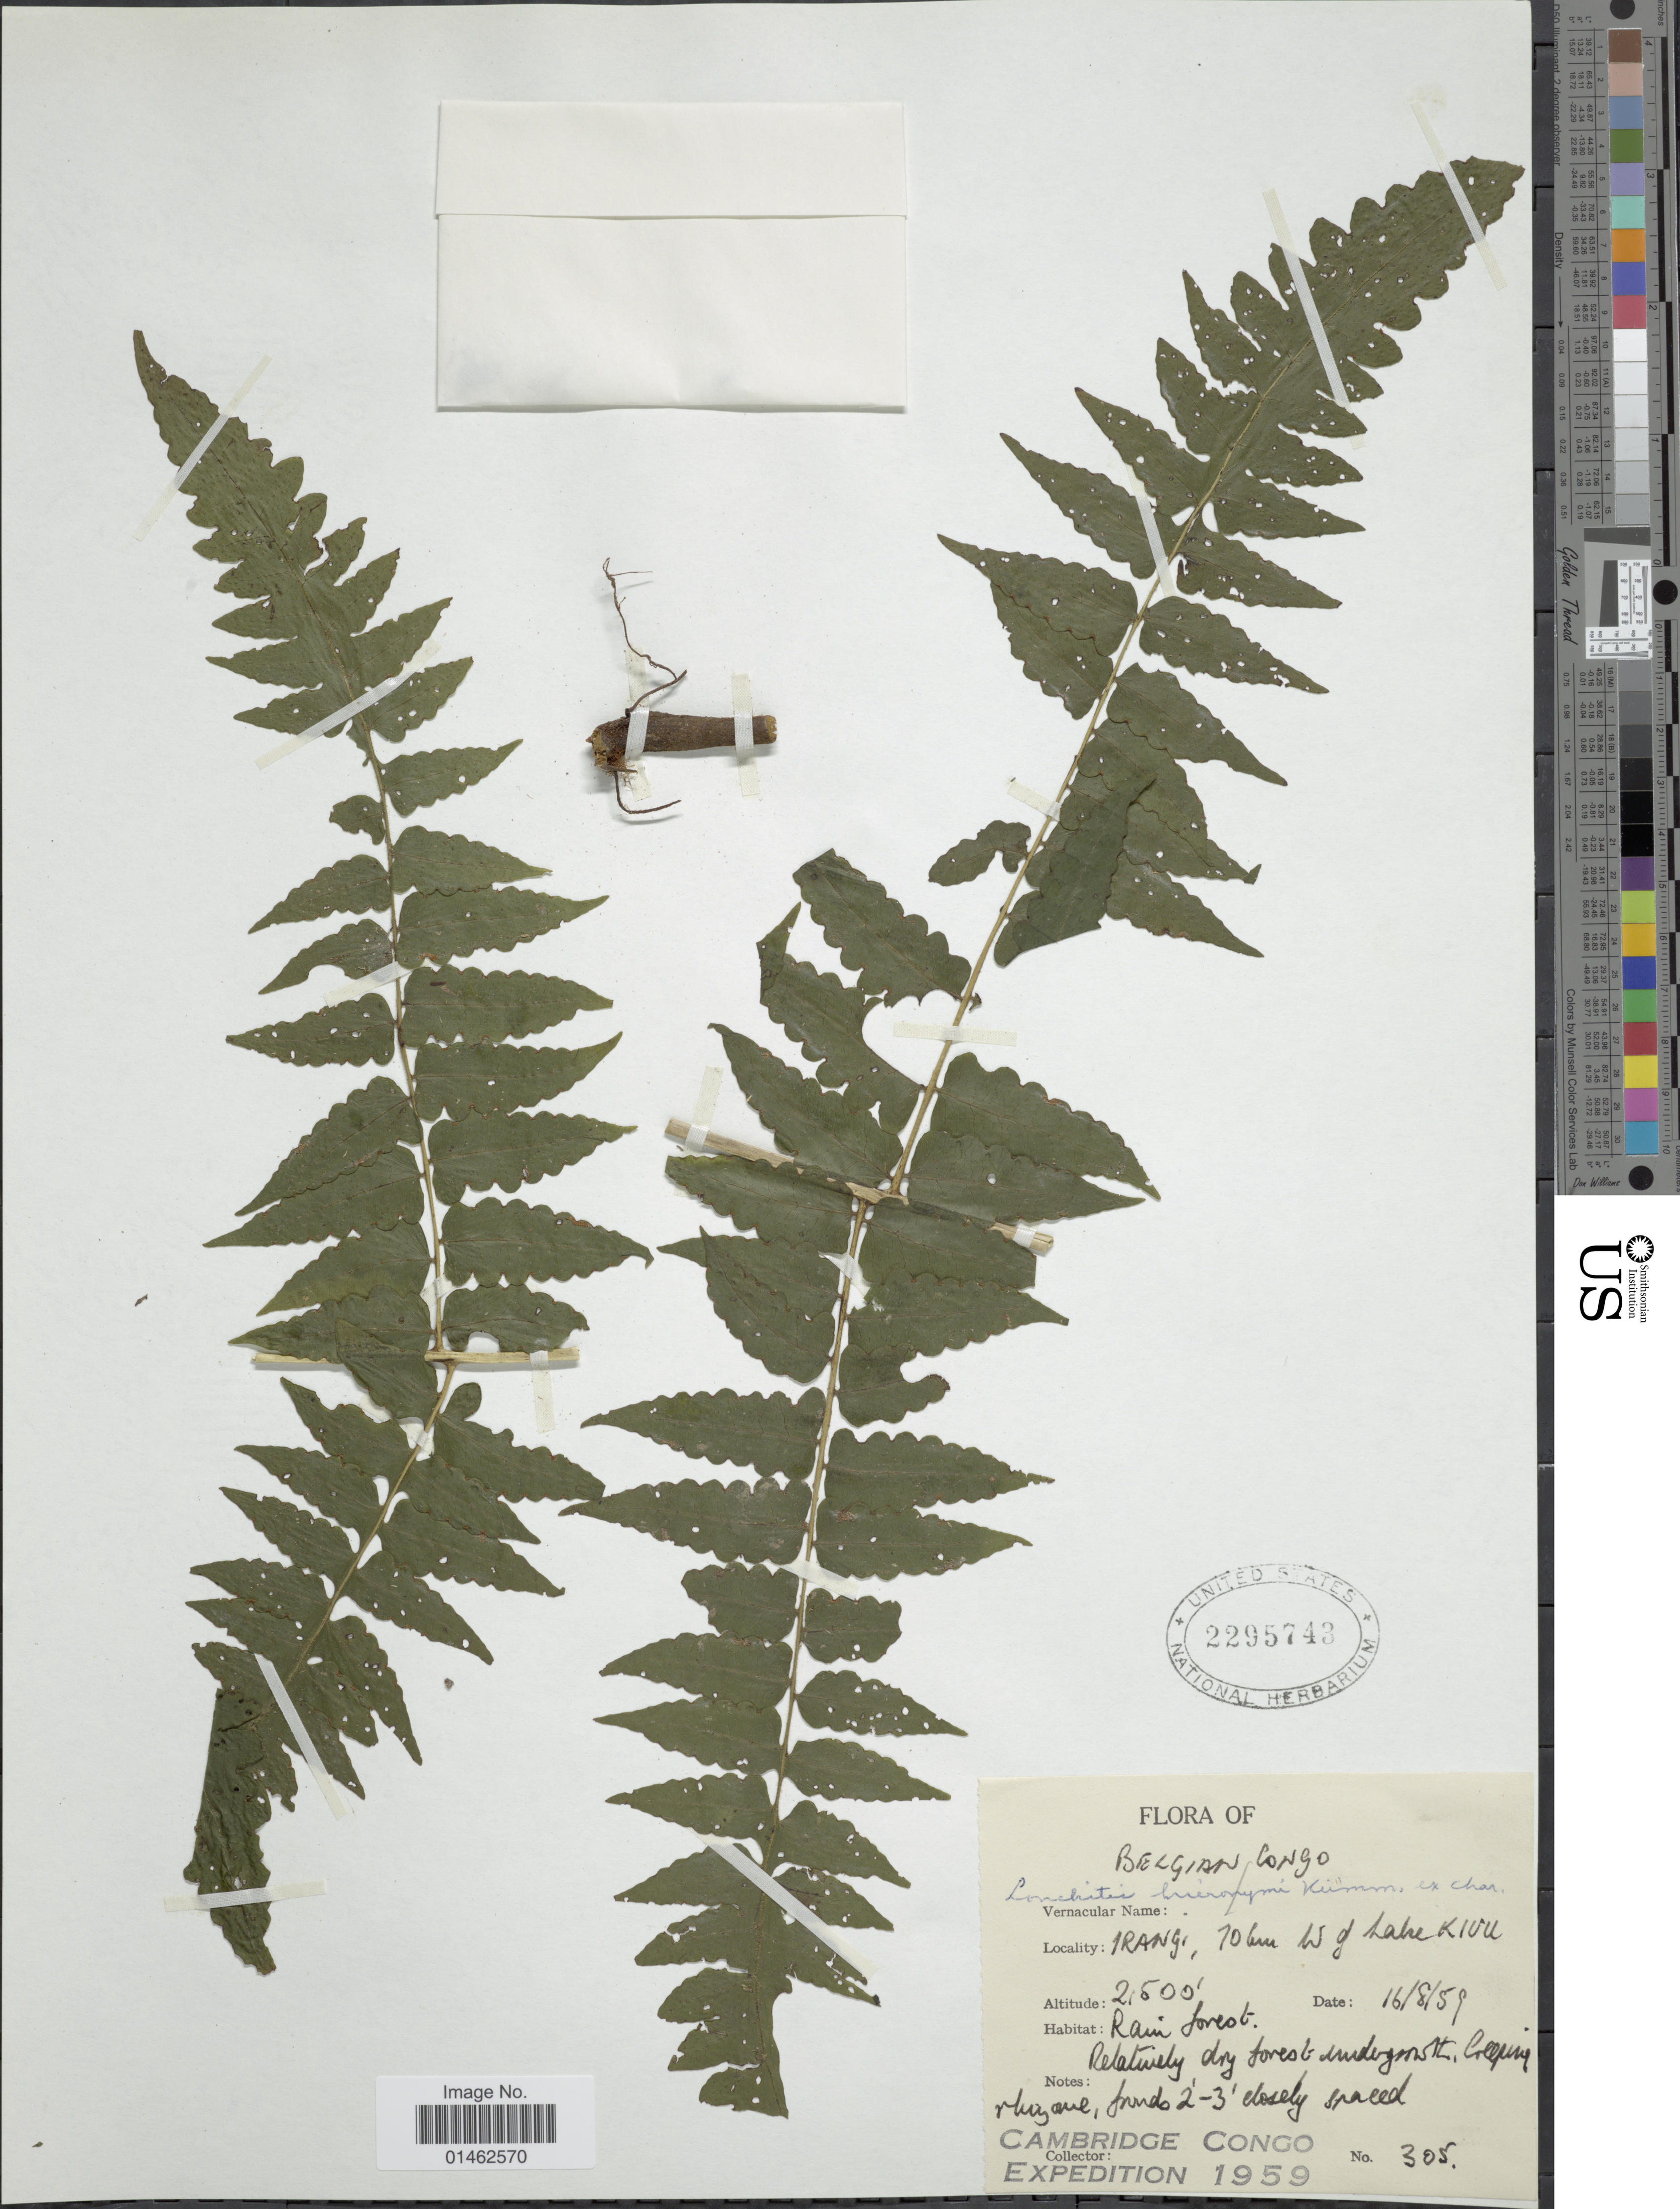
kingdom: Plantae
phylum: Tracheophyta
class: Polypodiopsida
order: Polypodiales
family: Dennstaedtiaceae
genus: Blotiella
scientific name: Blotiella hieronymi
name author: (Kummerle) Pic. Serm.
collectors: Cambridge Congo Expedition 1959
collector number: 305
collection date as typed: Transcribed d/m/y: 16/8/59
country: Congo, Democratic Republic of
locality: Irangi, 70 km W of Lake River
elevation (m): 762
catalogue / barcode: US 2295743